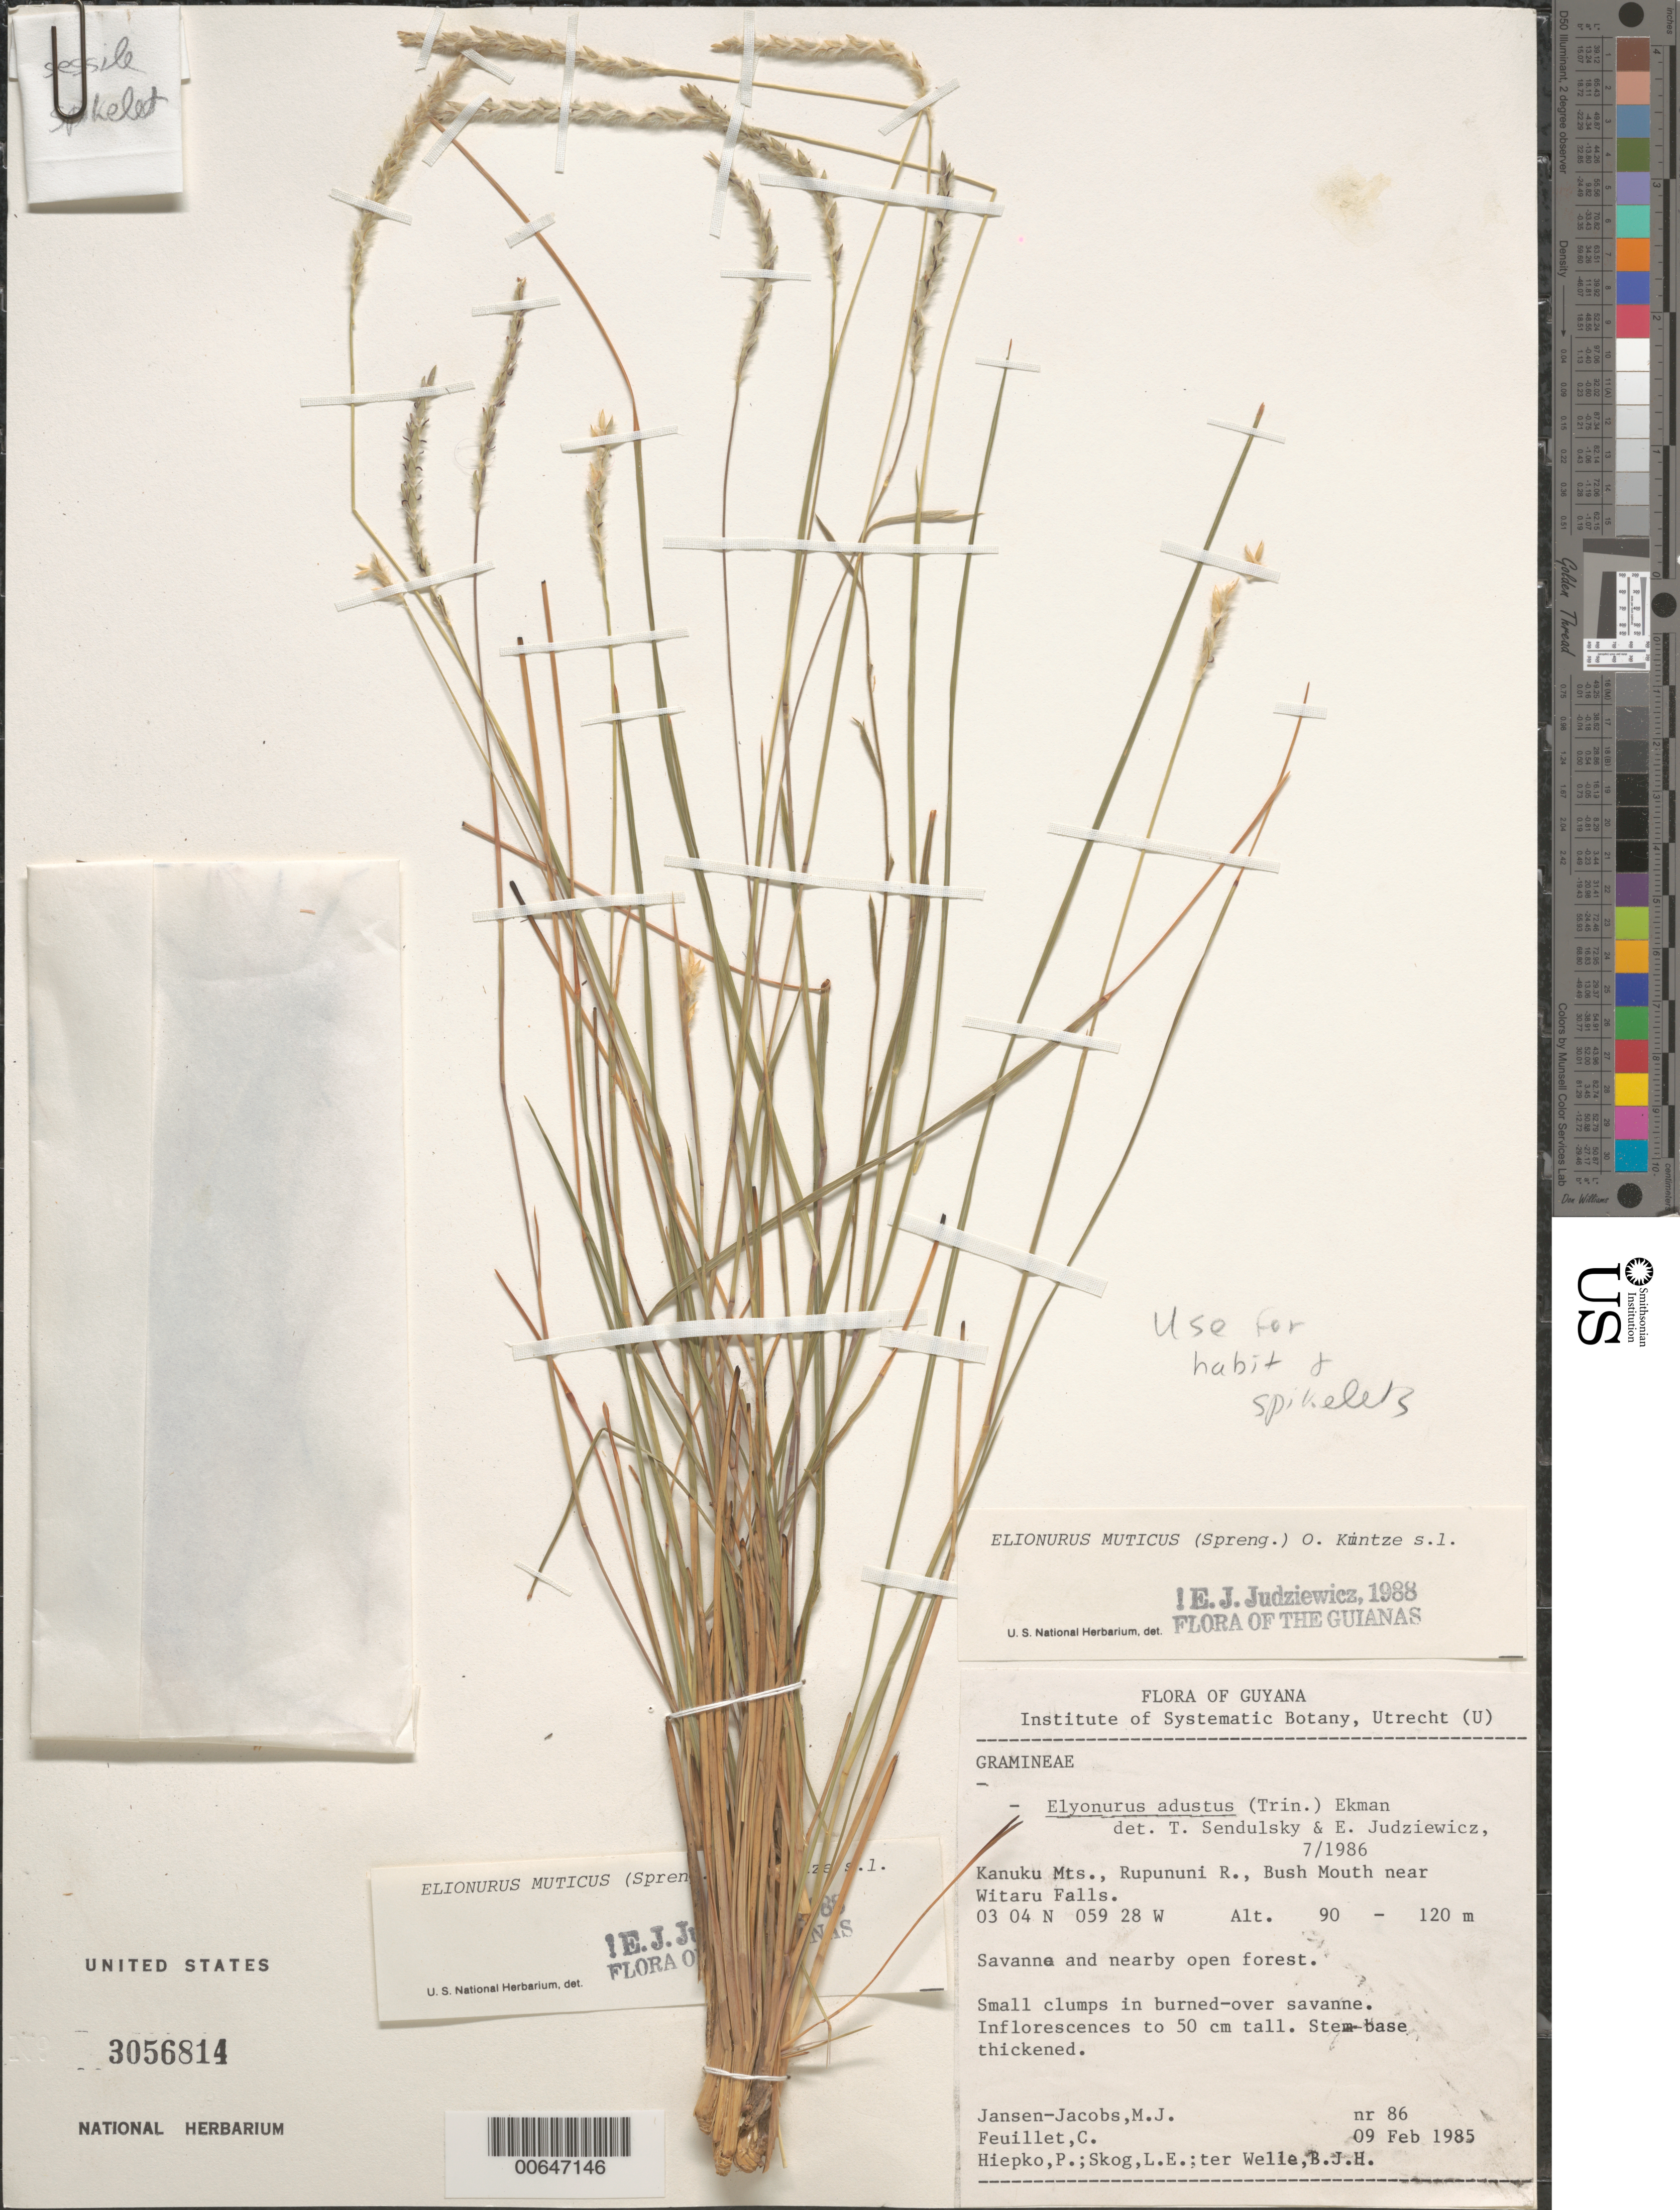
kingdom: Plantae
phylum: Tracheophyta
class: Liliopsida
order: Poales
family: Poaceae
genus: Elionurus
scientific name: Elionurus muticus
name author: (Spreng.) Kuntze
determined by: Judziewicz, E. J.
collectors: M. J. Jansen-Jacobs, C. Feuillet, P. H. Hiepko, L. E. Skog & B. Welle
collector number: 86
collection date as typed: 9-Feb-85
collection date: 1985-02-09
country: Guyana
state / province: U. Takutu-U. Essequibo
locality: Kanuku Mts., Rupununi R., Bush Mouth near Witaru Falls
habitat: Savanna and nearby open forest. Small clumps in burned over savanna.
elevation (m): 90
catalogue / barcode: US 3056814